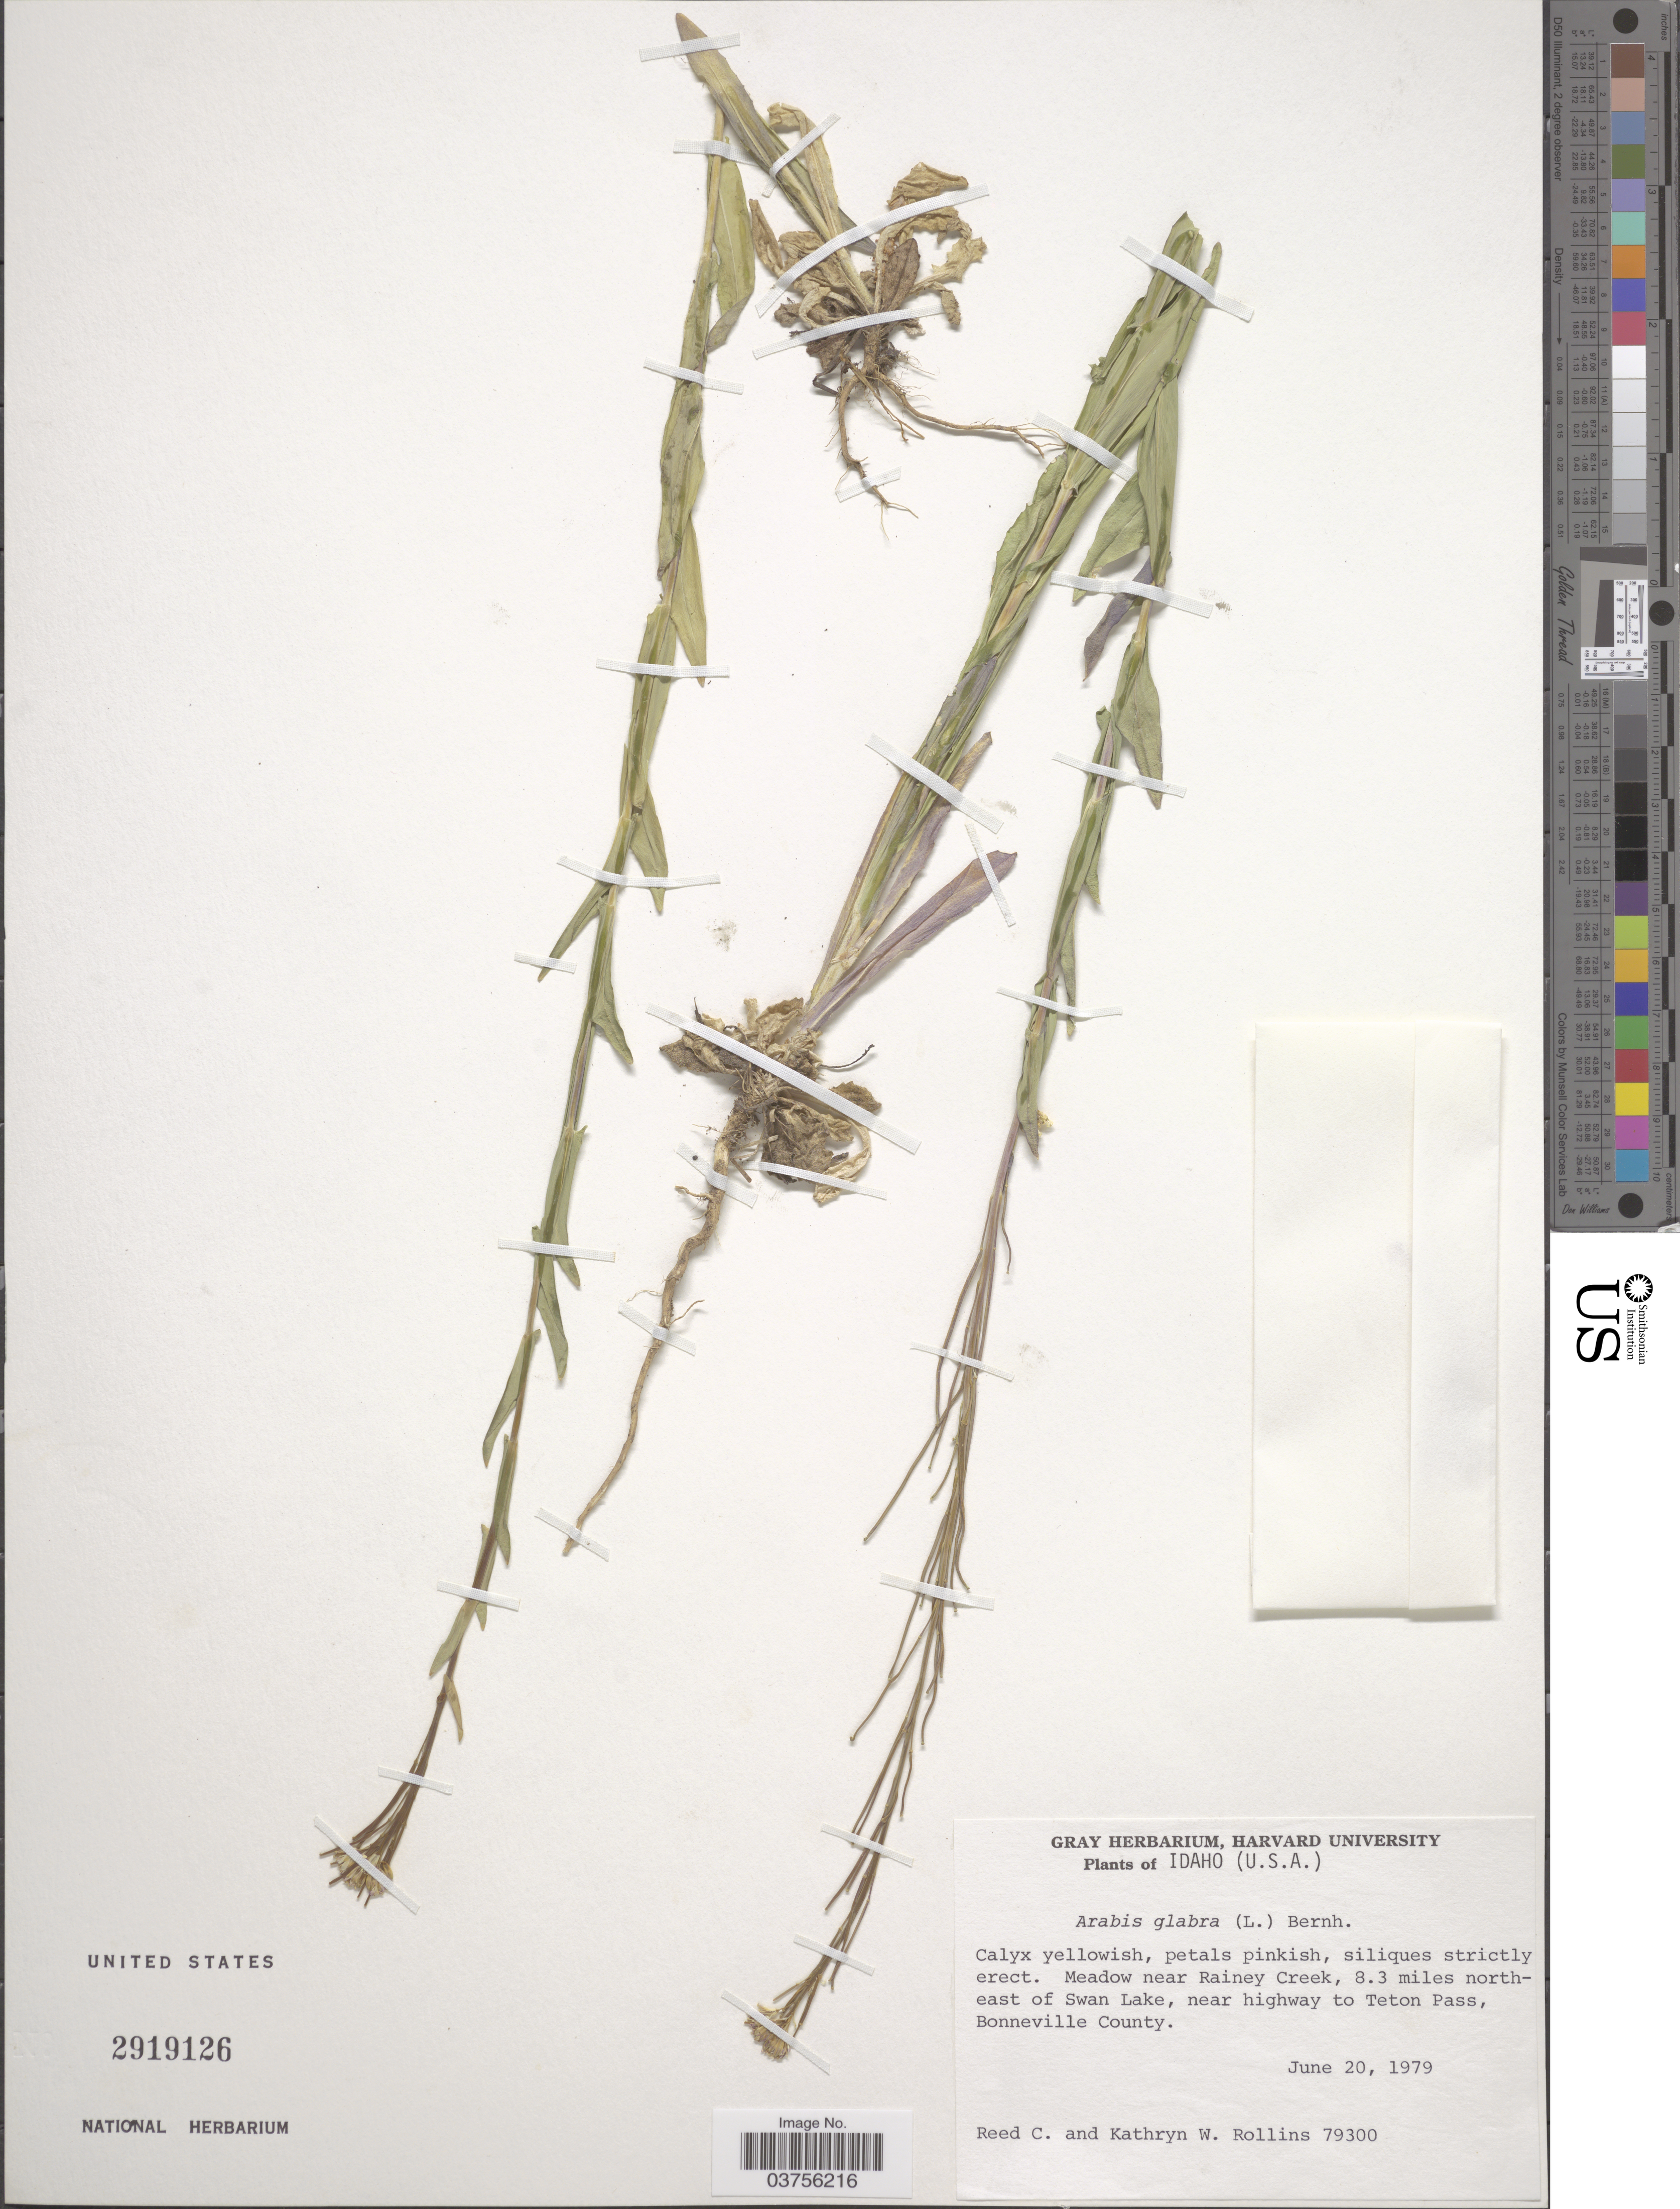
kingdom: Plantae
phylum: Tracheophyta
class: Magnoliopsida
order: Brassicales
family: Brassicaceae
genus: Turritis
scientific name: Turritis glabra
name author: L.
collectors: R. C. Rollins & K. W. Rollins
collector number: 79300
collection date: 1979-06-20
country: United States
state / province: Idaho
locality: Meadow near Rainey Creek, 8.3 miles northeast of Swan Lake, near highway to Teton Pass, Bonneville County.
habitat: meadow near creek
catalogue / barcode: US 2919126